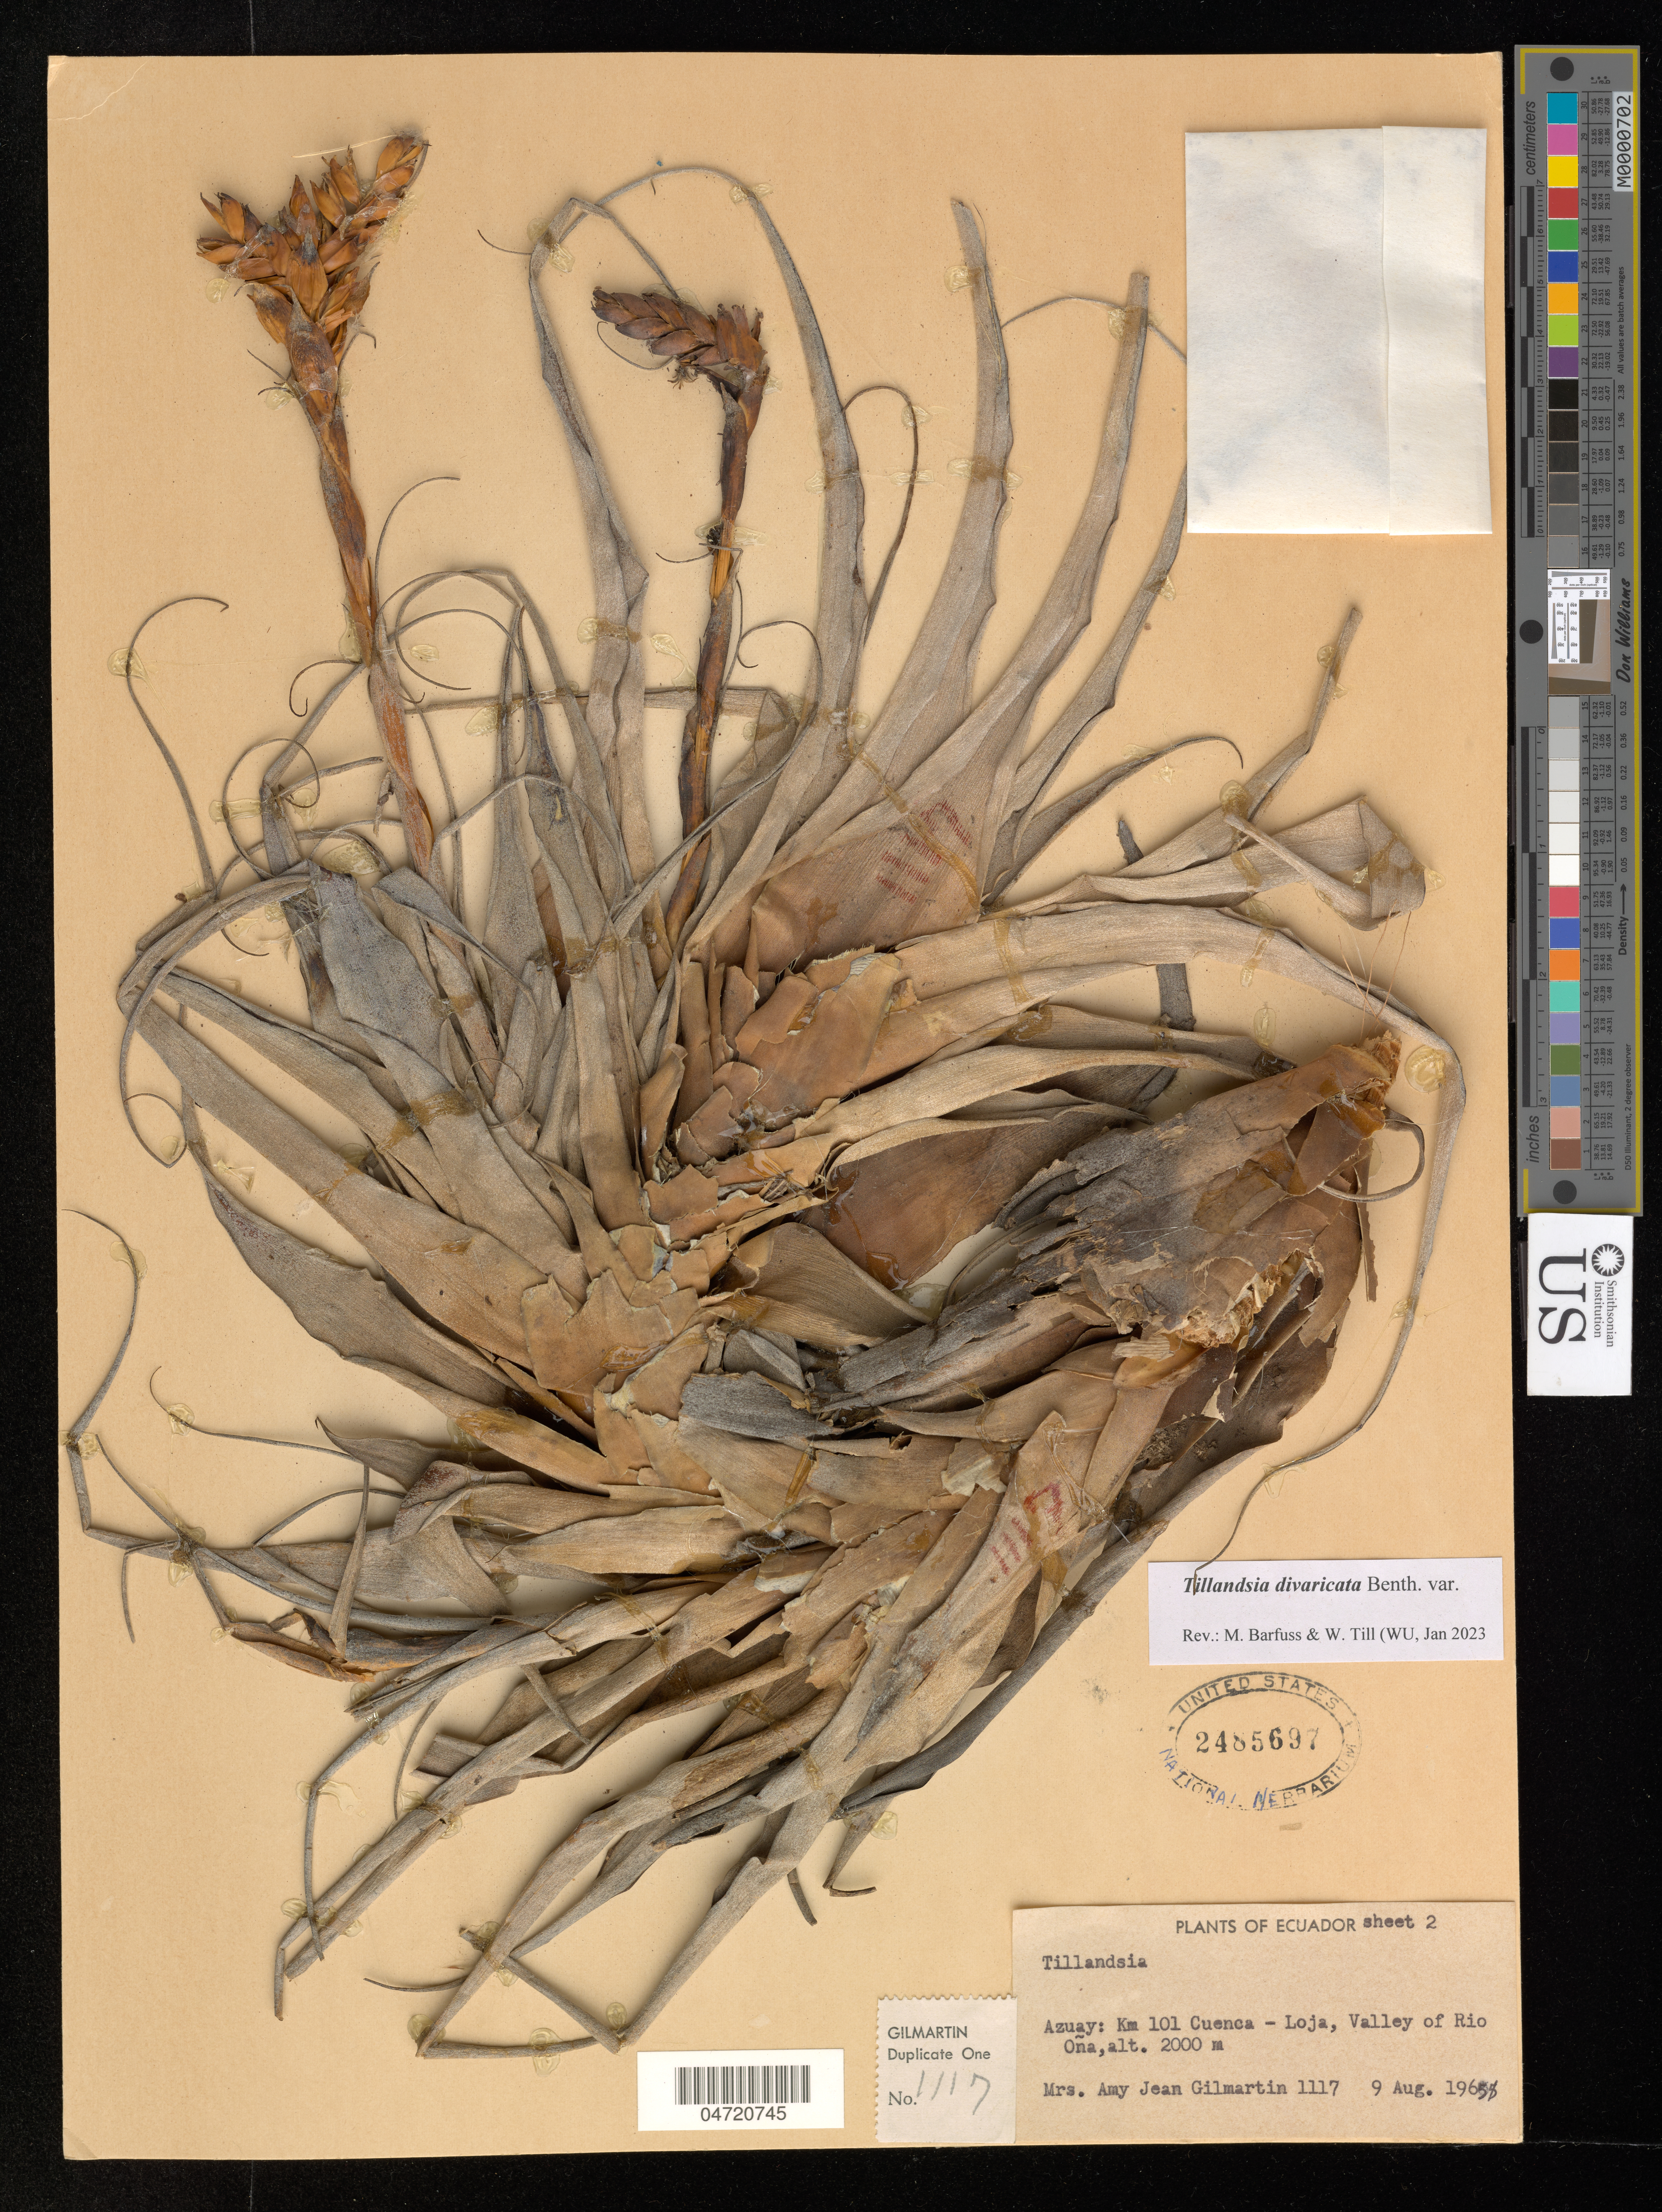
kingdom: Plantae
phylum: Tracheophyta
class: Liliopsida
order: Poales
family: Bromeliaceae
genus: Tillandsia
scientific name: Tillandsia divaricata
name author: Benth.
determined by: Barfuss, Michael H.; Till, W.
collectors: A. J. Gilmartin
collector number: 1117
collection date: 1965-08-09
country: Ecuador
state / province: Azuay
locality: Km 101 Cuenca - Loja, valley of Rio Oña.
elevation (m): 2000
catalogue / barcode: US 2485697